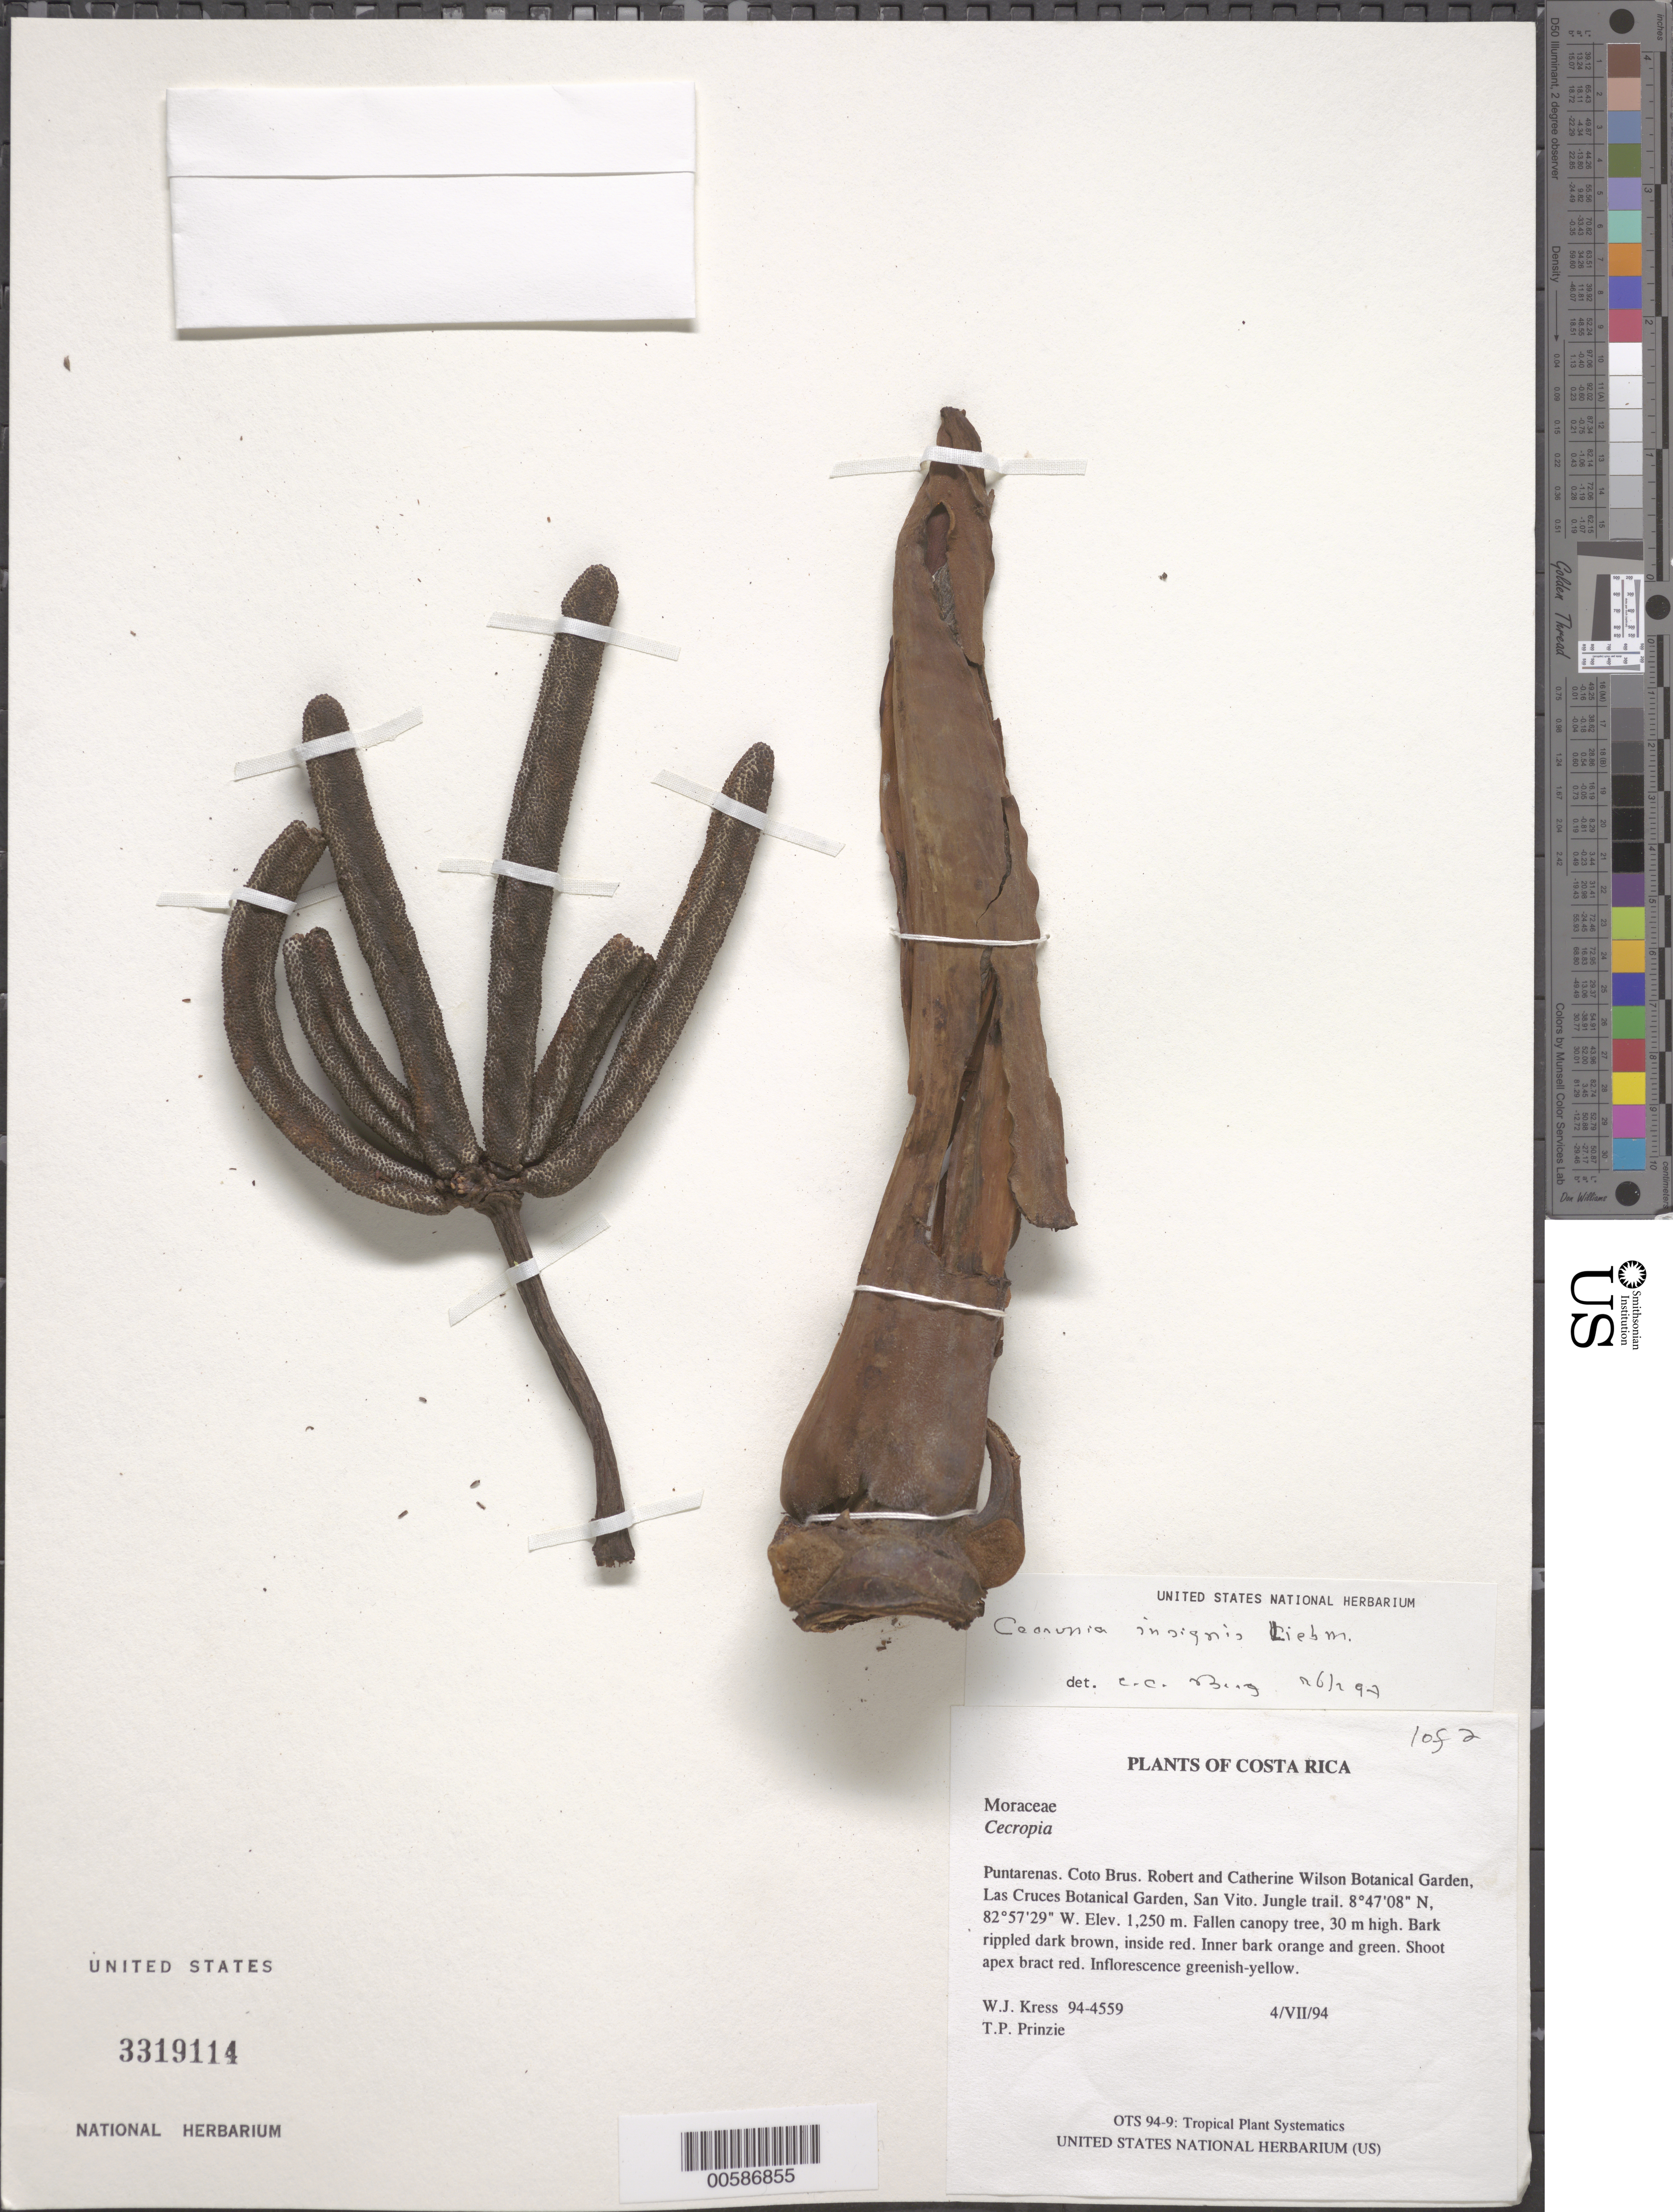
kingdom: Plantae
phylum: Tracheophyta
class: Magnoliopsida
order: Rosales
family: Urticaceae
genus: Cecropia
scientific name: Cecropia insignis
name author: Liebm.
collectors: W. J. Kress & T. Prinzie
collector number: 94-4559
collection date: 1994-07-04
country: Costa Rica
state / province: Puntarenas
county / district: Coto Brus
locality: Robert and Catherine Wilson Botanical Garden, Las Cruces Botanical Garden, San Vito. Jungle trail.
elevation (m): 1250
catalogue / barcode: US 3319114